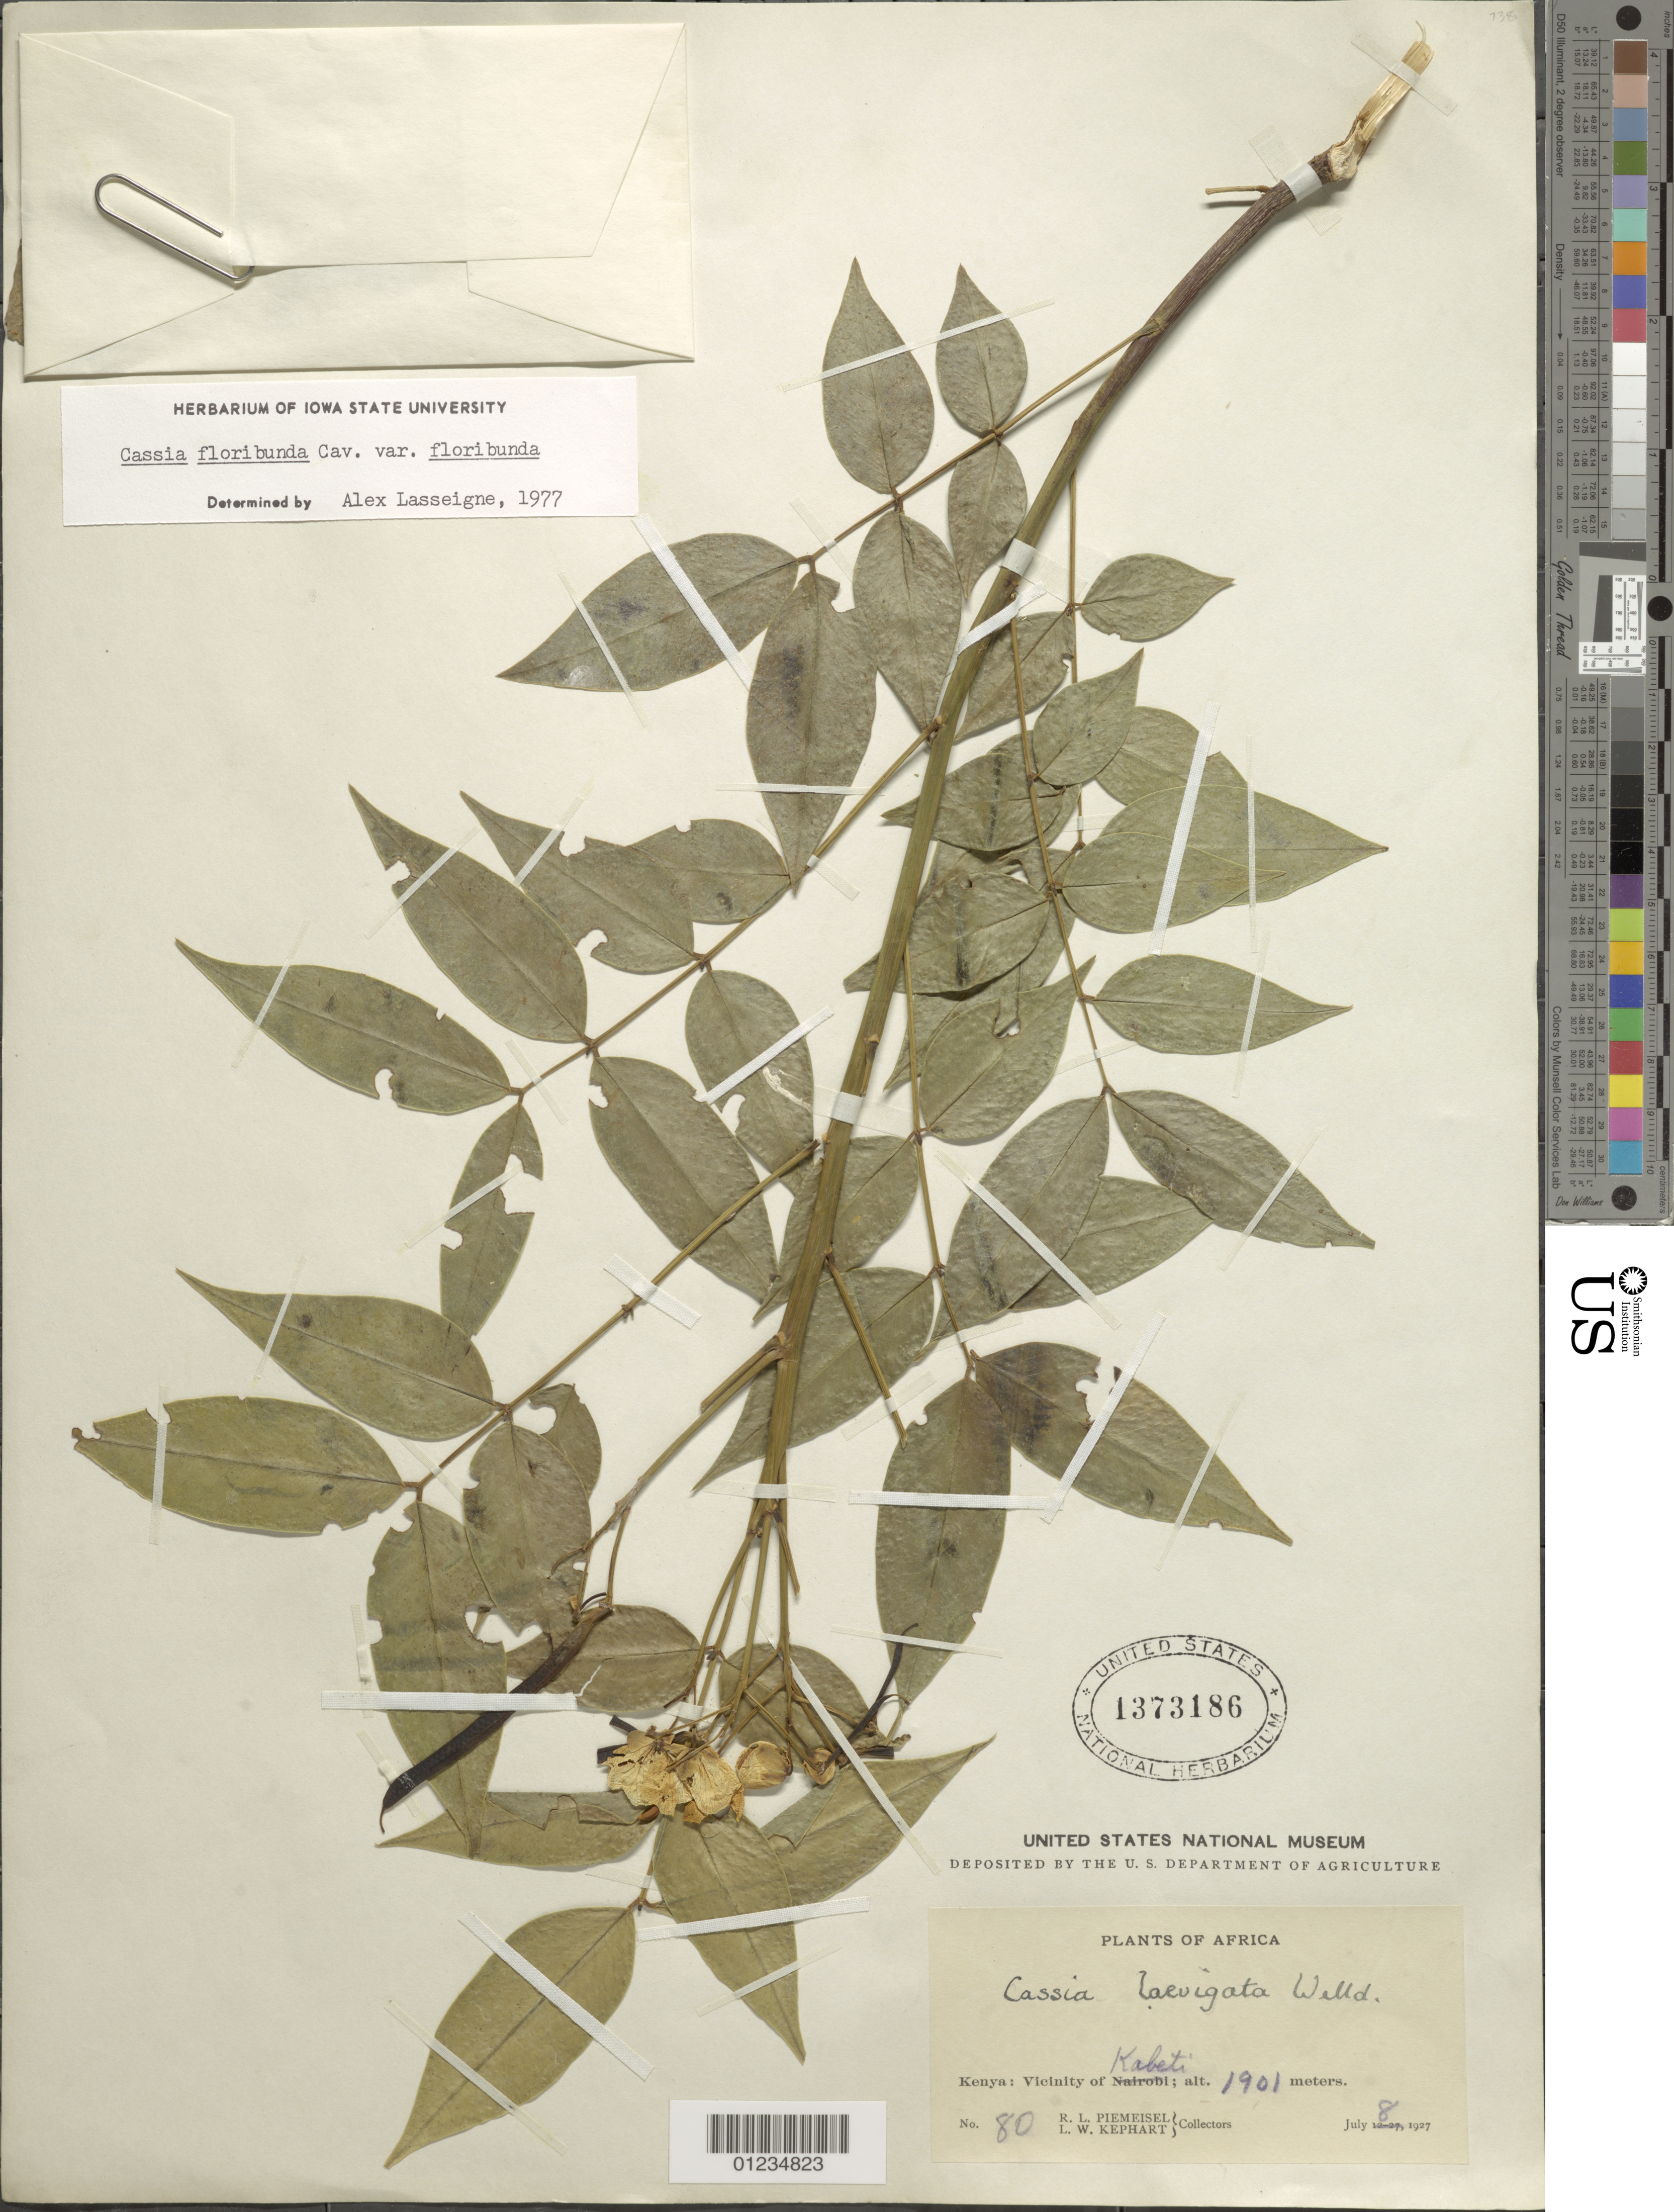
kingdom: Plantae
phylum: Tracheophyta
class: Magnoliopsida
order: Fabales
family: Fabaceae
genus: Cassia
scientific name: Cassia floribunda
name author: Cav.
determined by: Lasseigne, Alex A.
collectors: R. L. Piemeisel & L. W. Kephart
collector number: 80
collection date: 1927-07-08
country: Kenya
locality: Vicinity of Kabeti.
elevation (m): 1901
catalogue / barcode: US 1373186